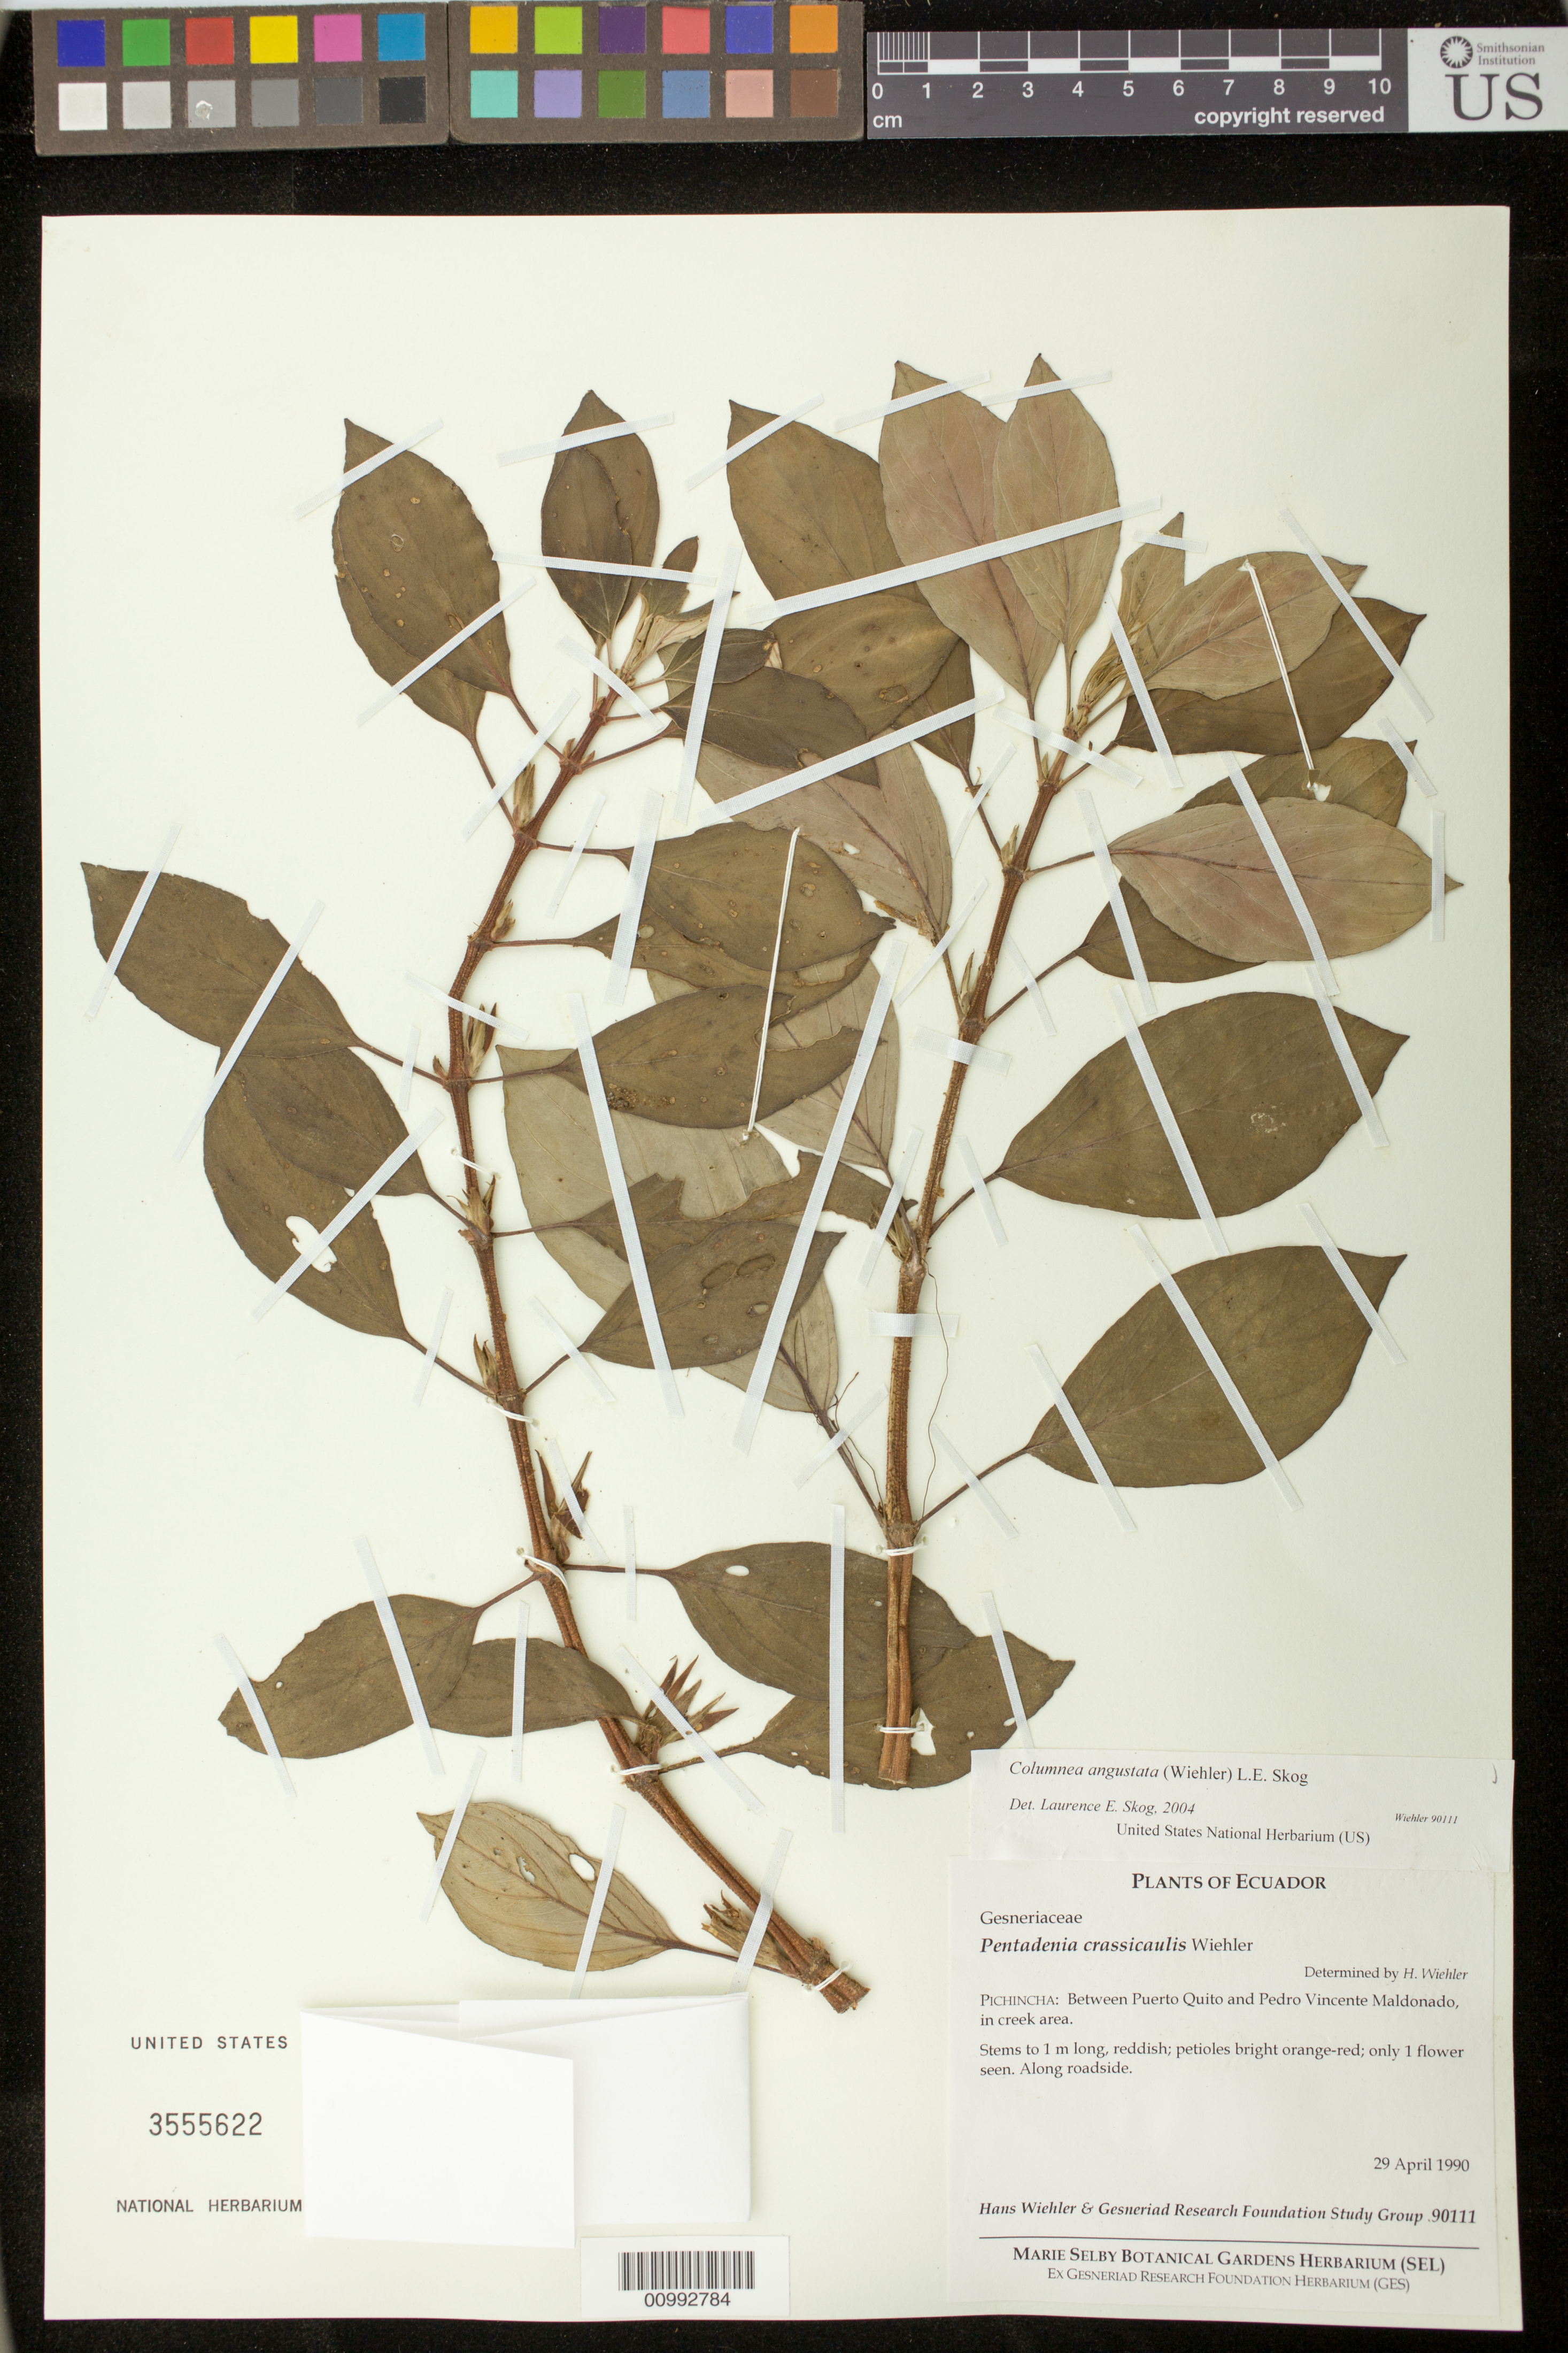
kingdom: Plantae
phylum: Tracheophyta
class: Magnoliopsida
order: Lamiales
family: Gesneriaceae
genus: Columnea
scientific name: Columnea angustata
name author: (Wiehler) L.E. Skog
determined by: Skog, Laurence E.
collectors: H. J. Wiehler & GRF Study Group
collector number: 90111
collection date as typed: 29 Apr 1990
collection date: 1990-04-29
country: Ecuador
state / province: Pichincha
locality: Pichincha: between Puerto Quito and Pedro Vincente Maldonado, in creek area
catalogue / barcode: US 3555622